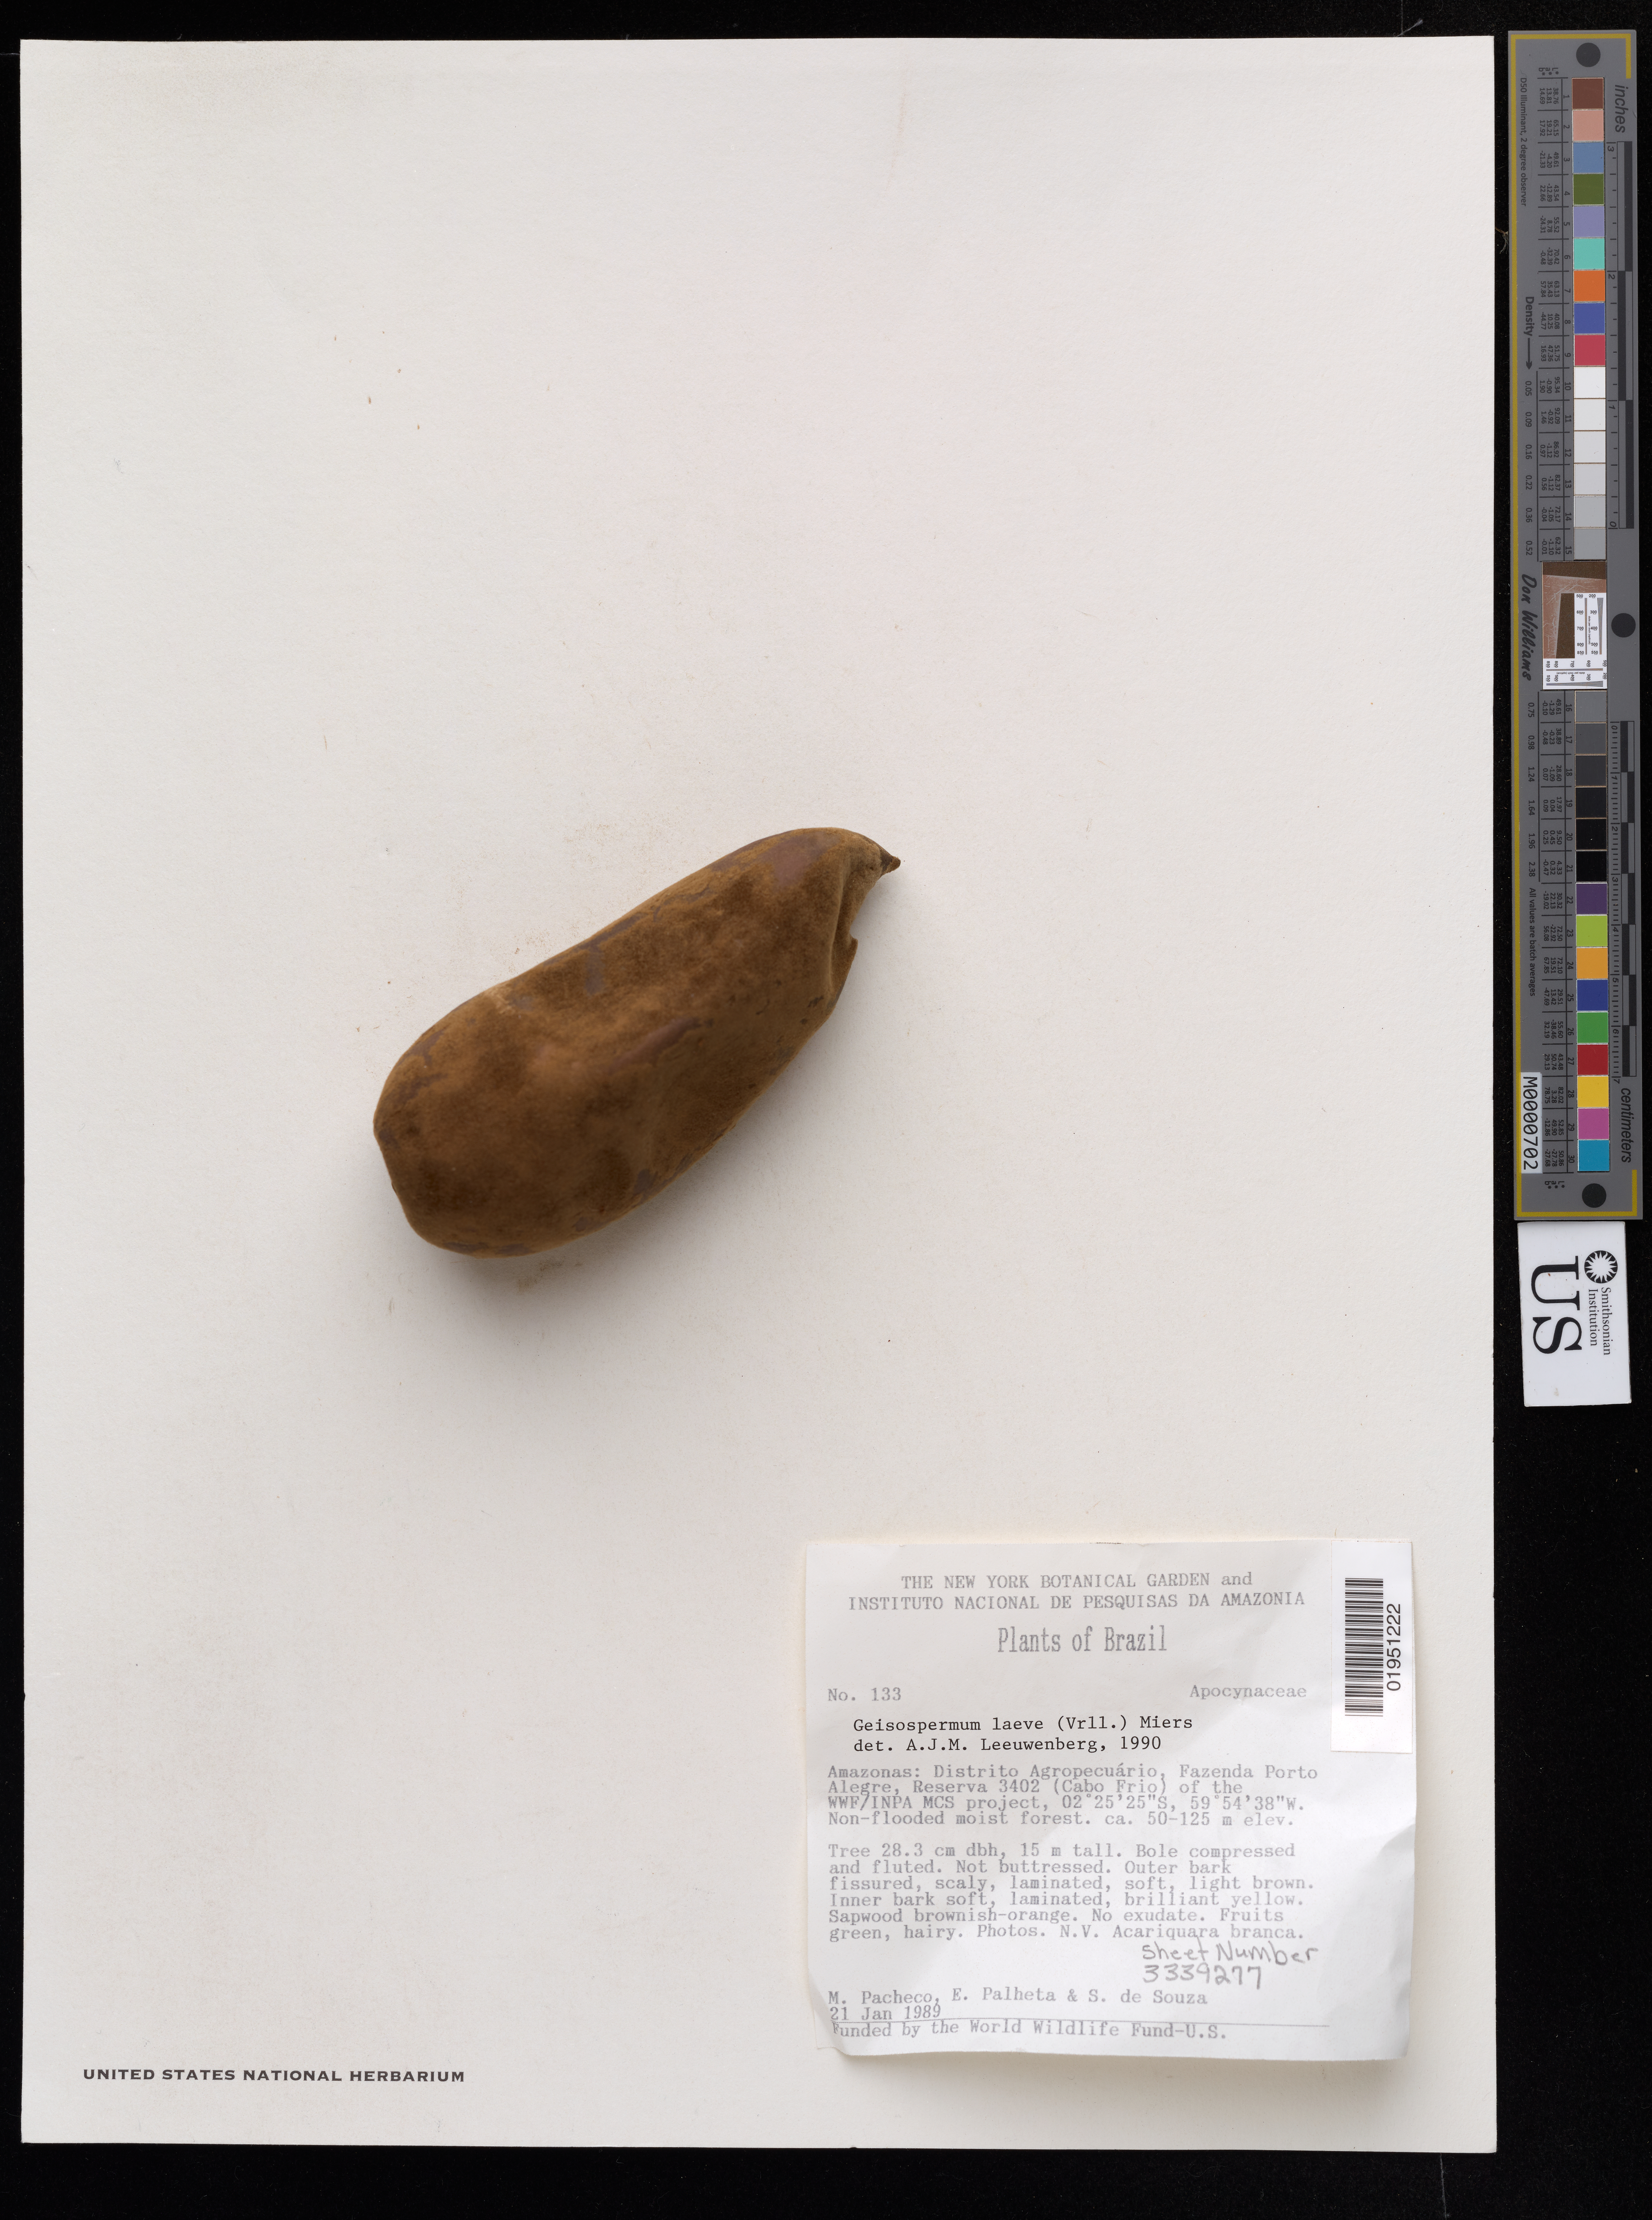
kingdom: Plantae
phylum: Tracheophyta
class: Magnoliopsida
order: Gentianales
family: Apocynaceae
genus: Geissospermum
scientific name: Geissospermum laeve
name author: (Thunb.) Miers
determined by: Leeuwenberg, A. J. M.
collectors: M. Pacheco, E. Palheta & S. Souza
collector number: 133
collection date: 1989-01-21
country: Brazil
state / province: Amazonas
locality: Distrito Agropecuário, Fazenda Porto Alegre, Reserva 3402 (Cabo Frio) of the WWF/INPA MCS project.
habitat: Non-flooded moist forest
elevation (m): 50